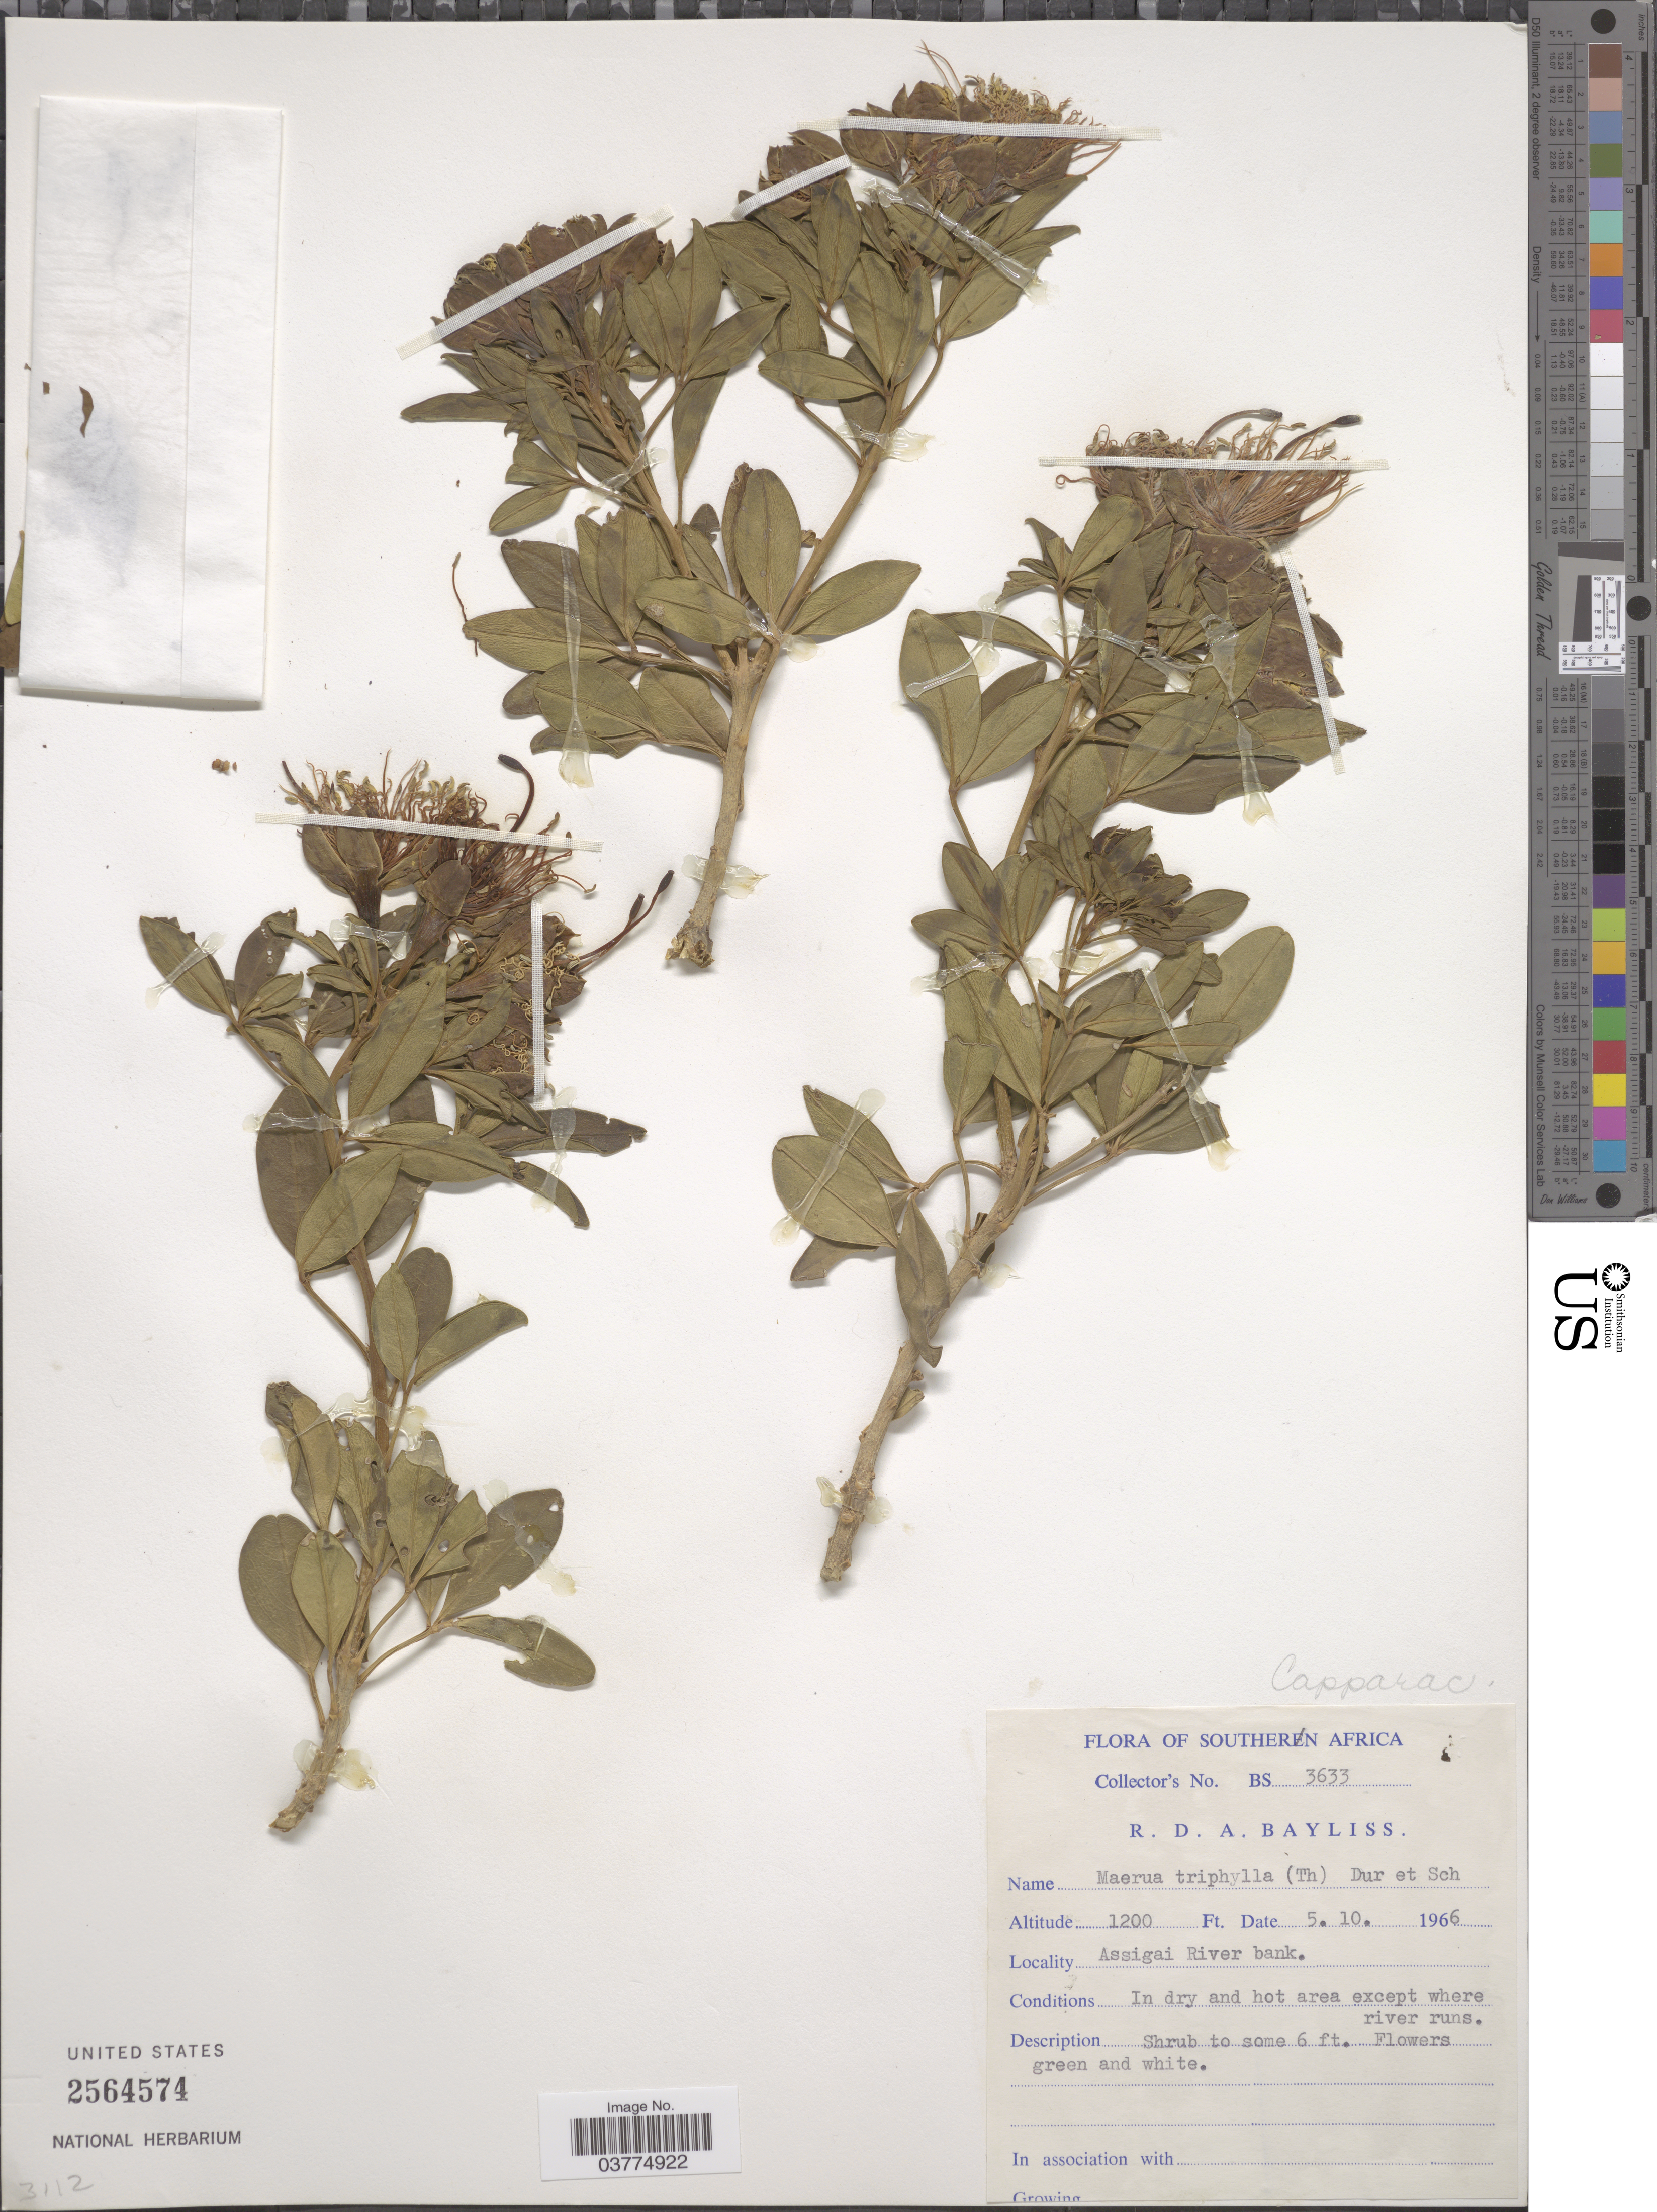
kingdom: Plantae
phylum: Tracheophyta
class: Magnoliopsida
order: Brassicales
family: Capparaceae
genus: Maerua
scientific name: Maerua triphylla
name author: (Thunb.) Durand & Schinz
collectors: R. Bayliss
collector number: BS3633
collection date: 1966-10-05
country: South Africa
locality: Southern Africa, Assigai River bank.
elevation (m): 366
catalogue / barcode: US 2564574